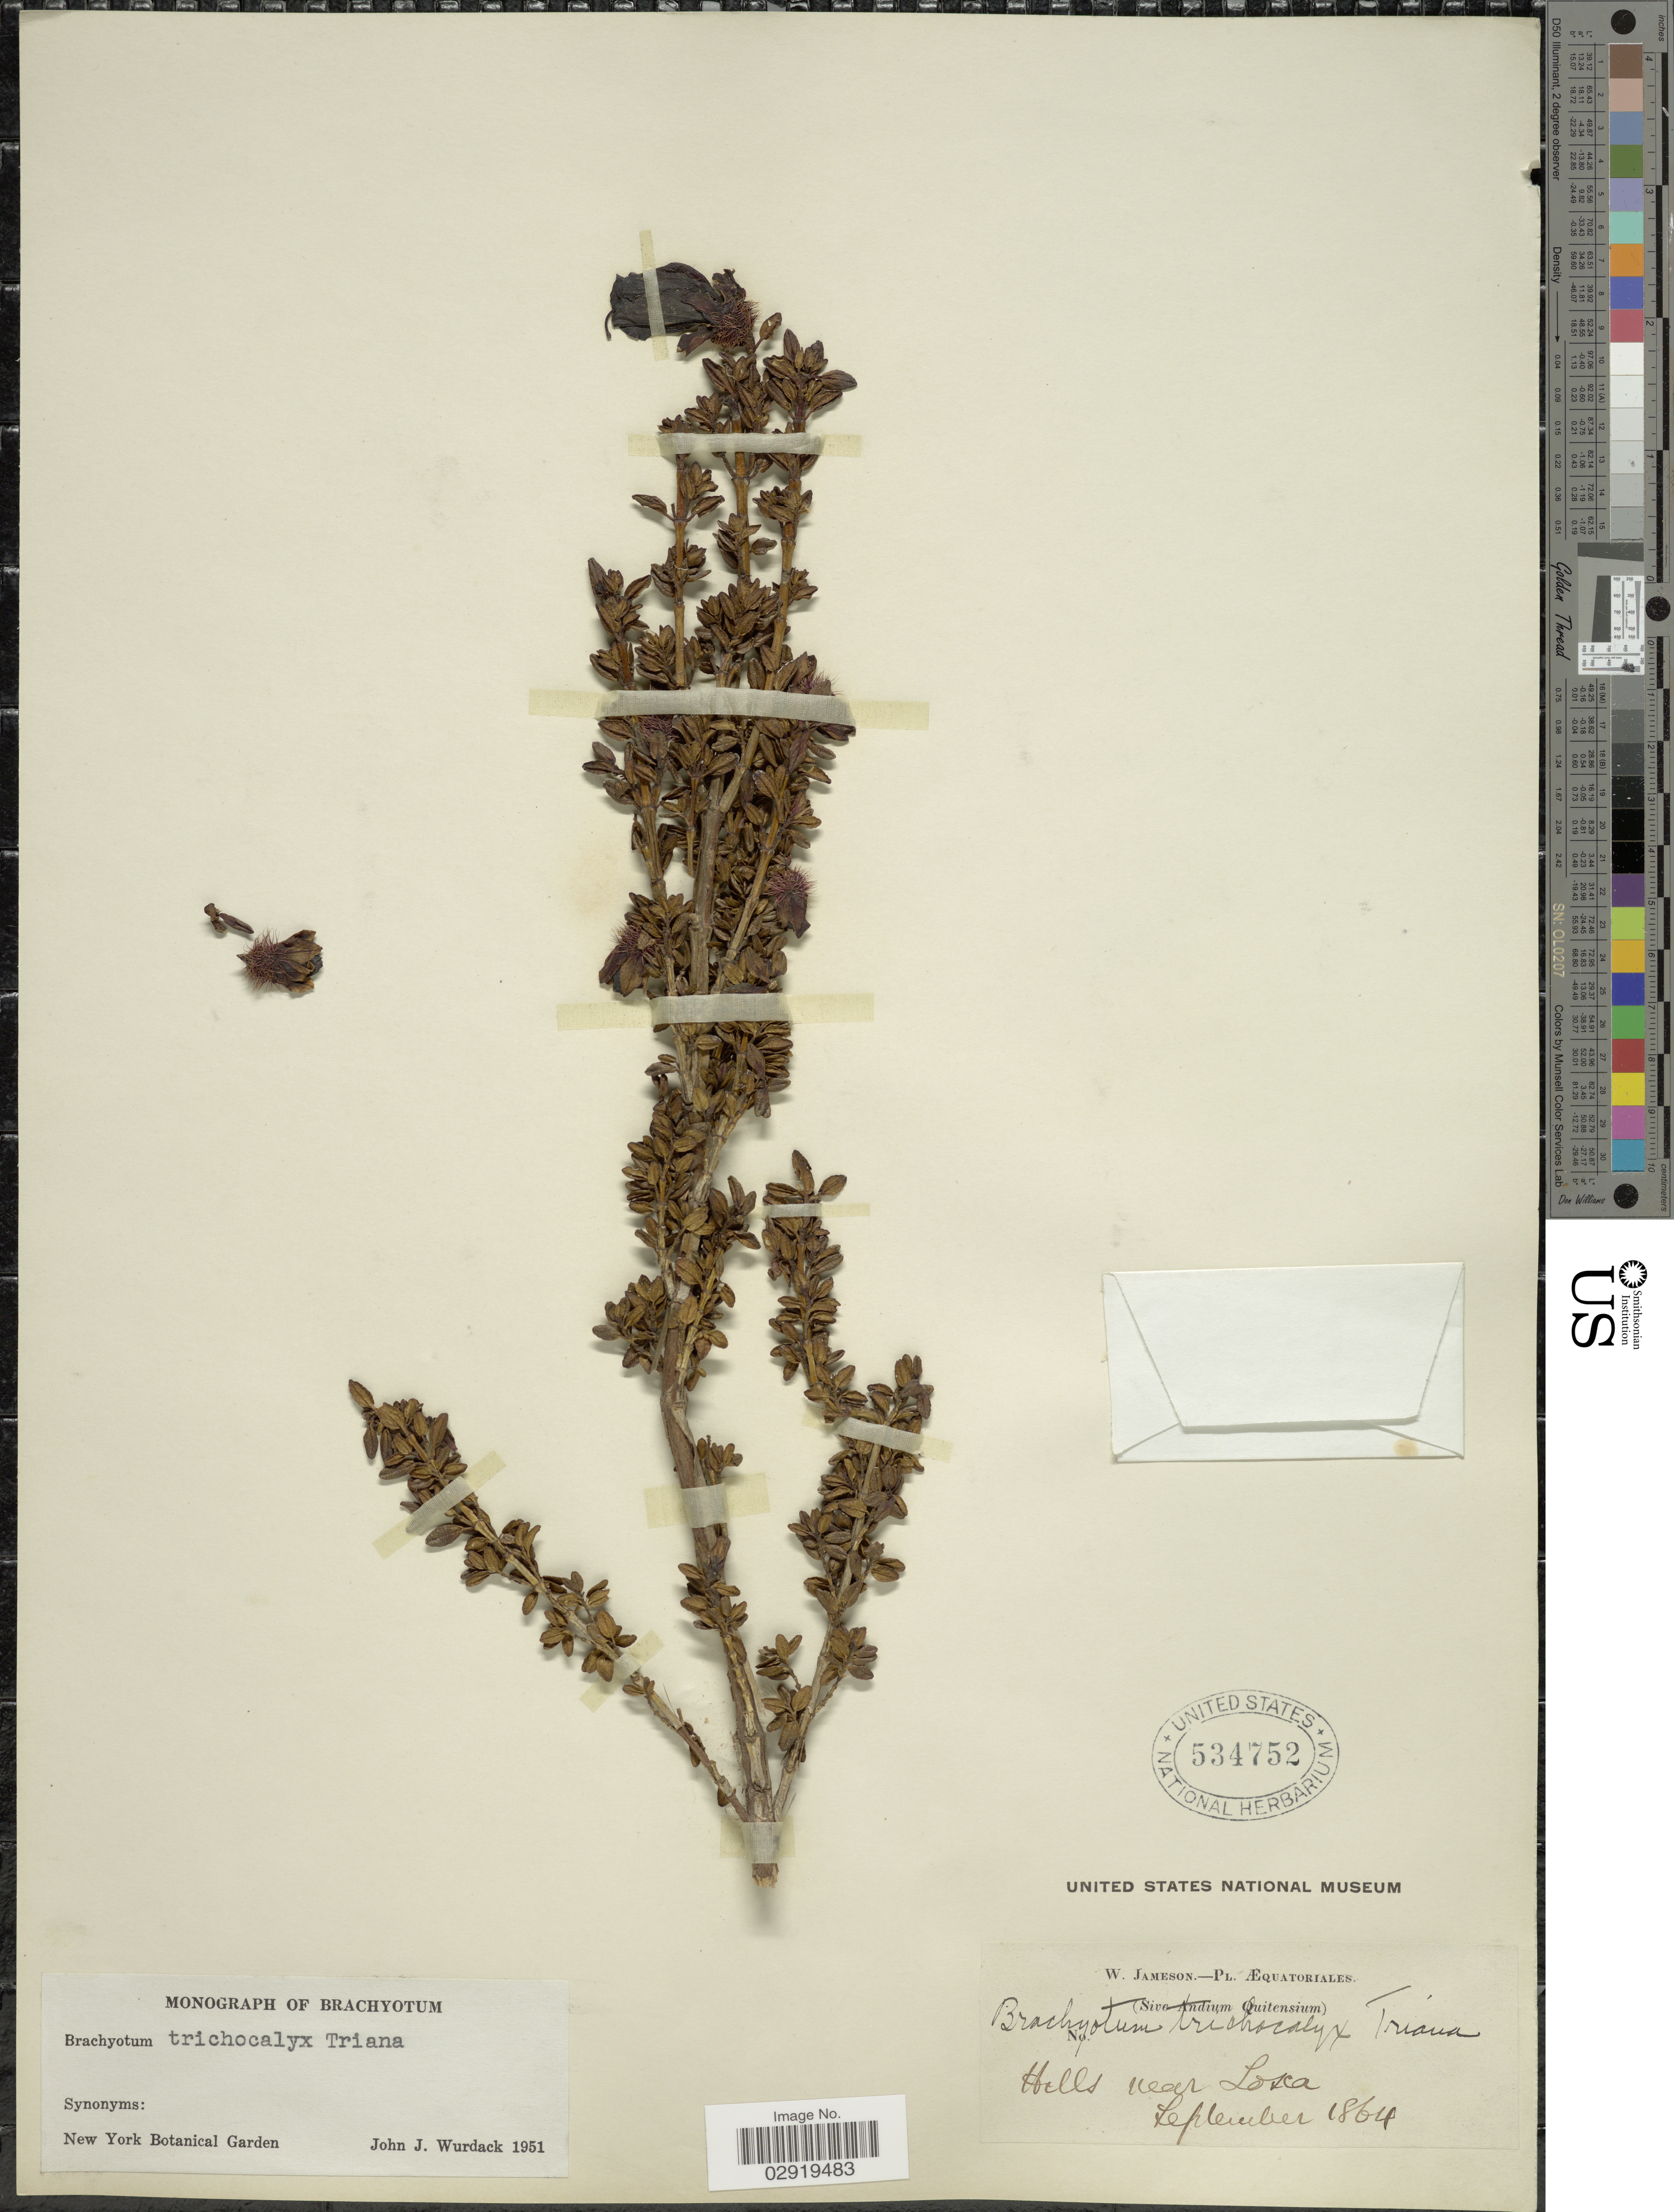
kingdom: Plantae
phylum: Tracheophyta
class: Magnoliopsida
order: Myrtales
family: Melastomataceae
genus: Brachyotum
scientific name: Brachyotum trichocalyx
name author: Triana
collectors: W. Jameson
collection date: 1864-09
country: Ecuador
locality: Æquatoriales. Hills near Loja.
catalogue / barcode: US 534752